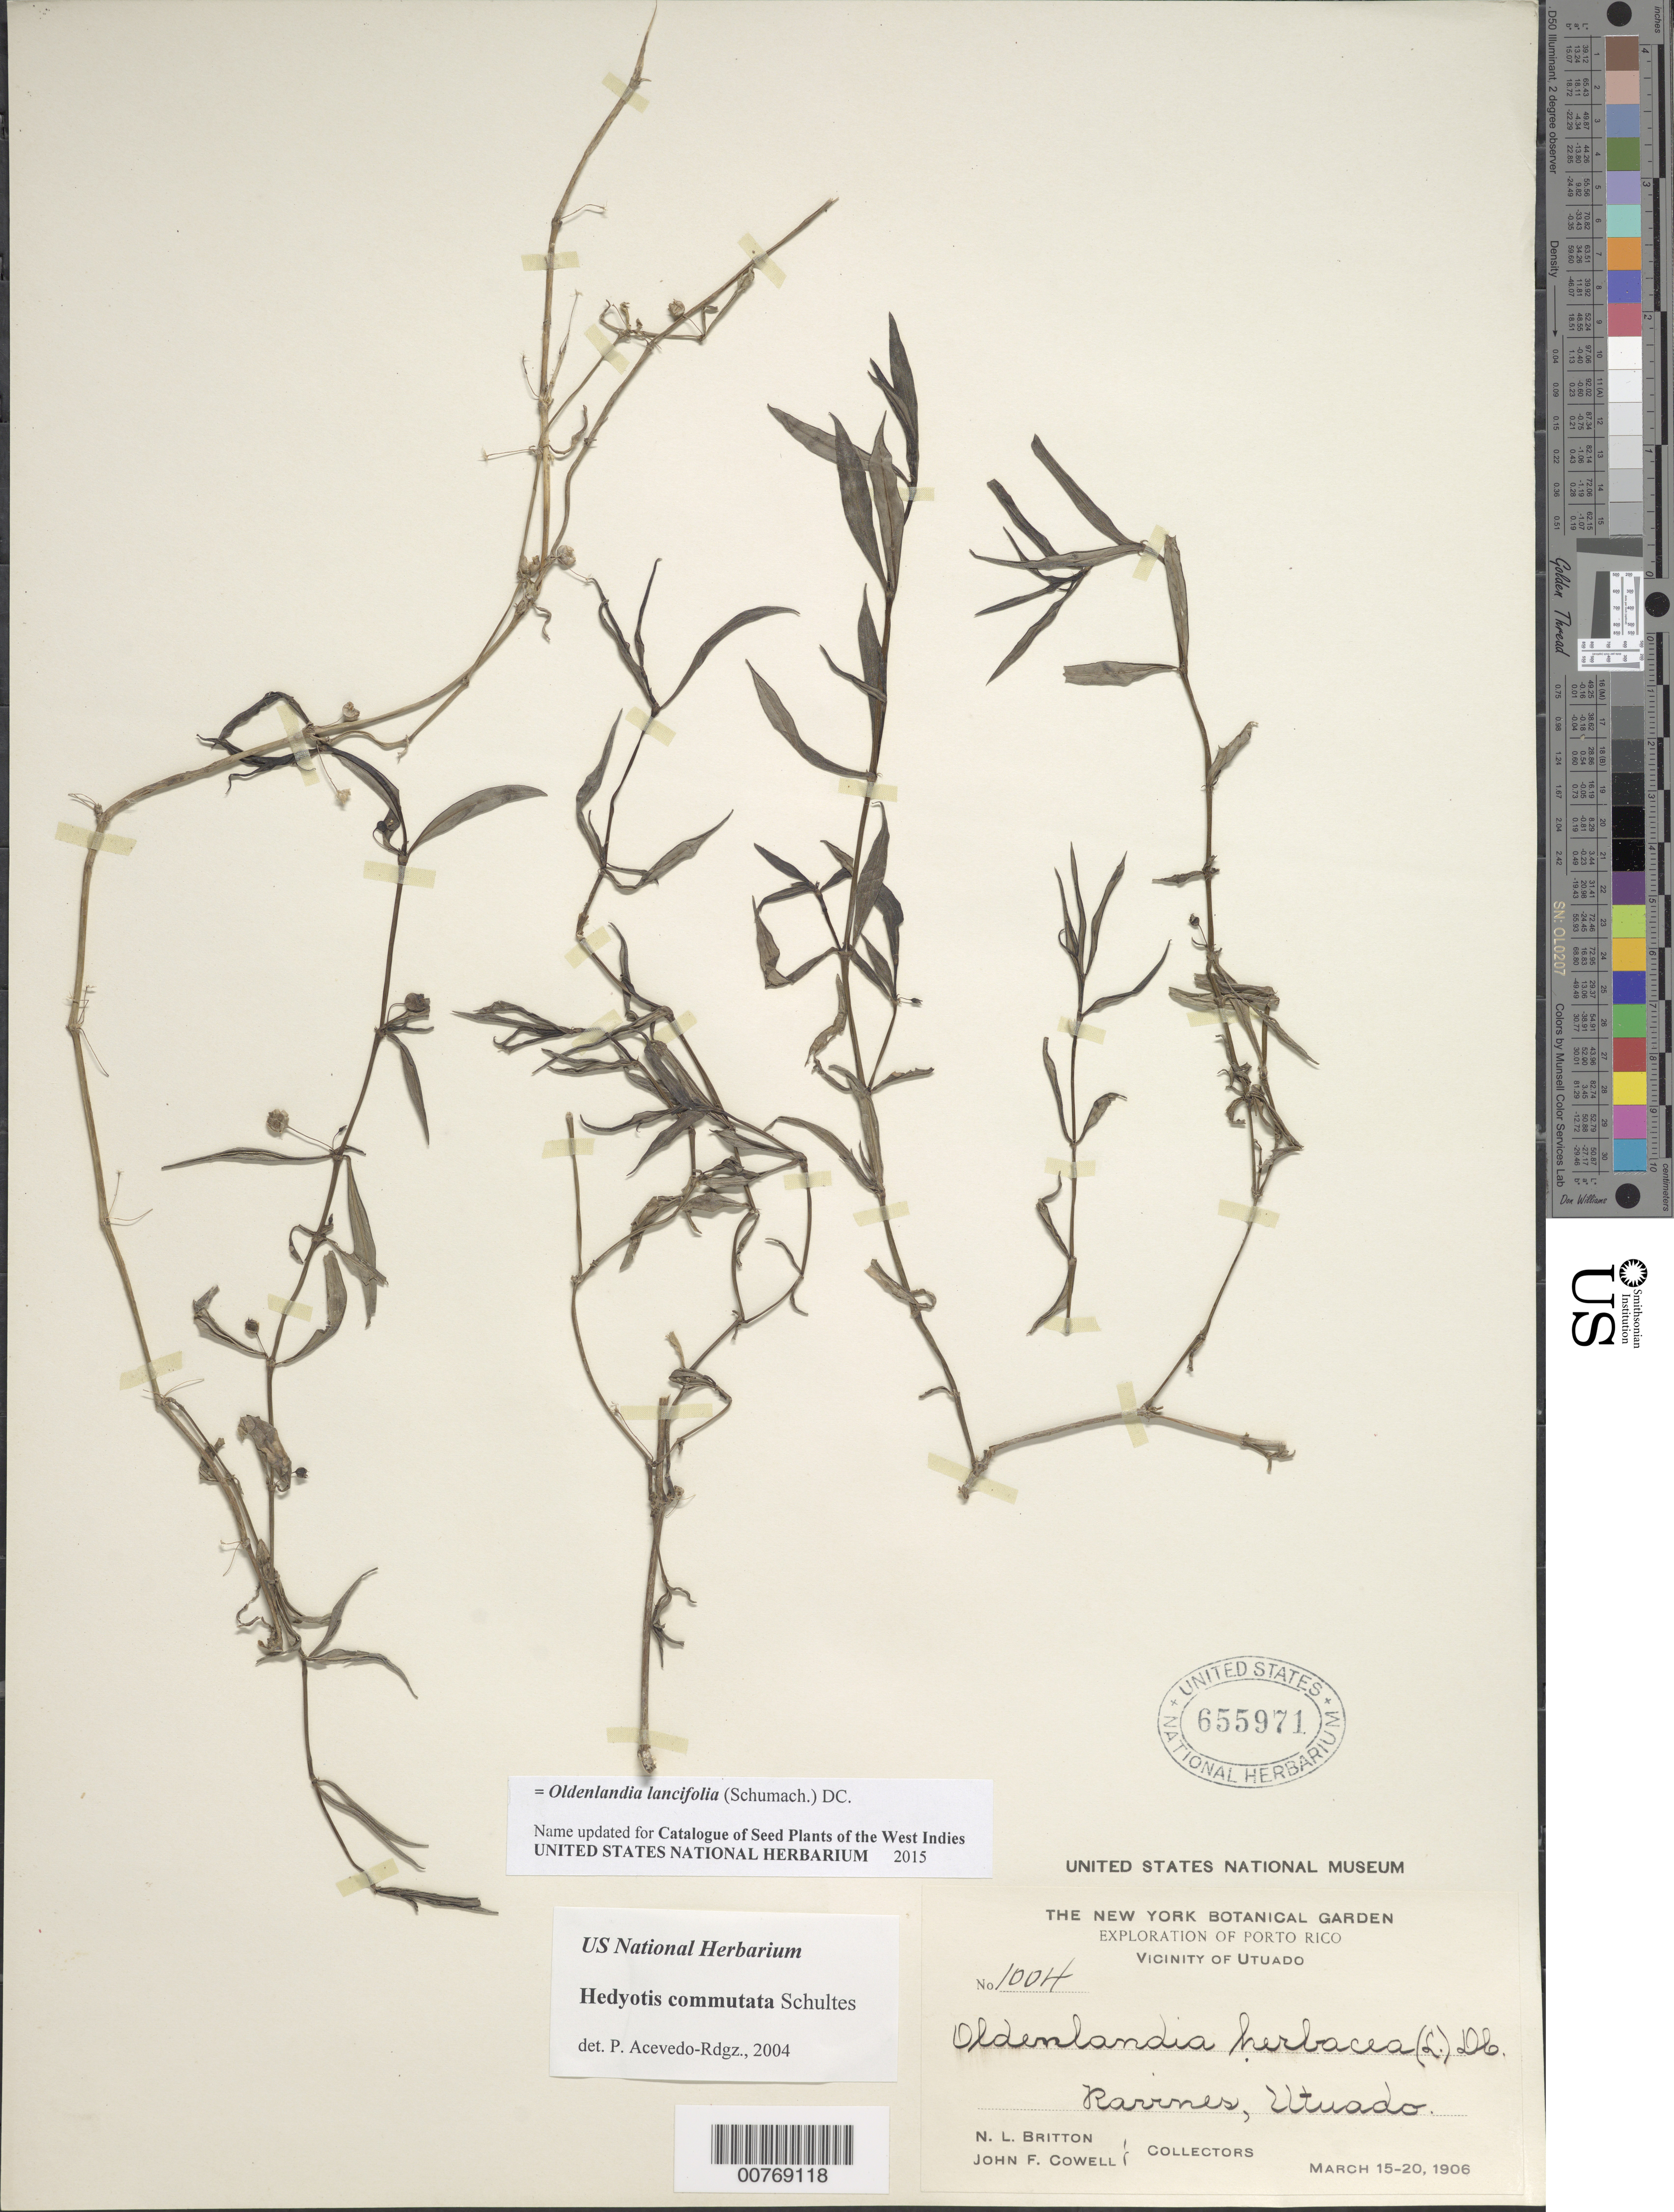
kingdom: Plantae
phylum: Tracheophyta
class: Magnoliopsida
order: Gentianales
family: Rubiaceae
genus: Oldenlandia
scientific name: Oldenlandia uniflora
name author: L.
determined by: Acevedo-Rodríguez, P., (BOT), Smithsonian Institution - National Museum of Natural History (UNITED STATES)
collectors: N. Britton & J. F. Cowell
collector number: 1004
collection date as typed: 15 Mar 1906 to 20 Mar 1906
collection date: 1906-03-15/1906-03-20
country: Puerto Rico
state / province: Utuado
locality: Vicinity of Utuado.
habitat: Ravines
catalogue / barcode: US 655971